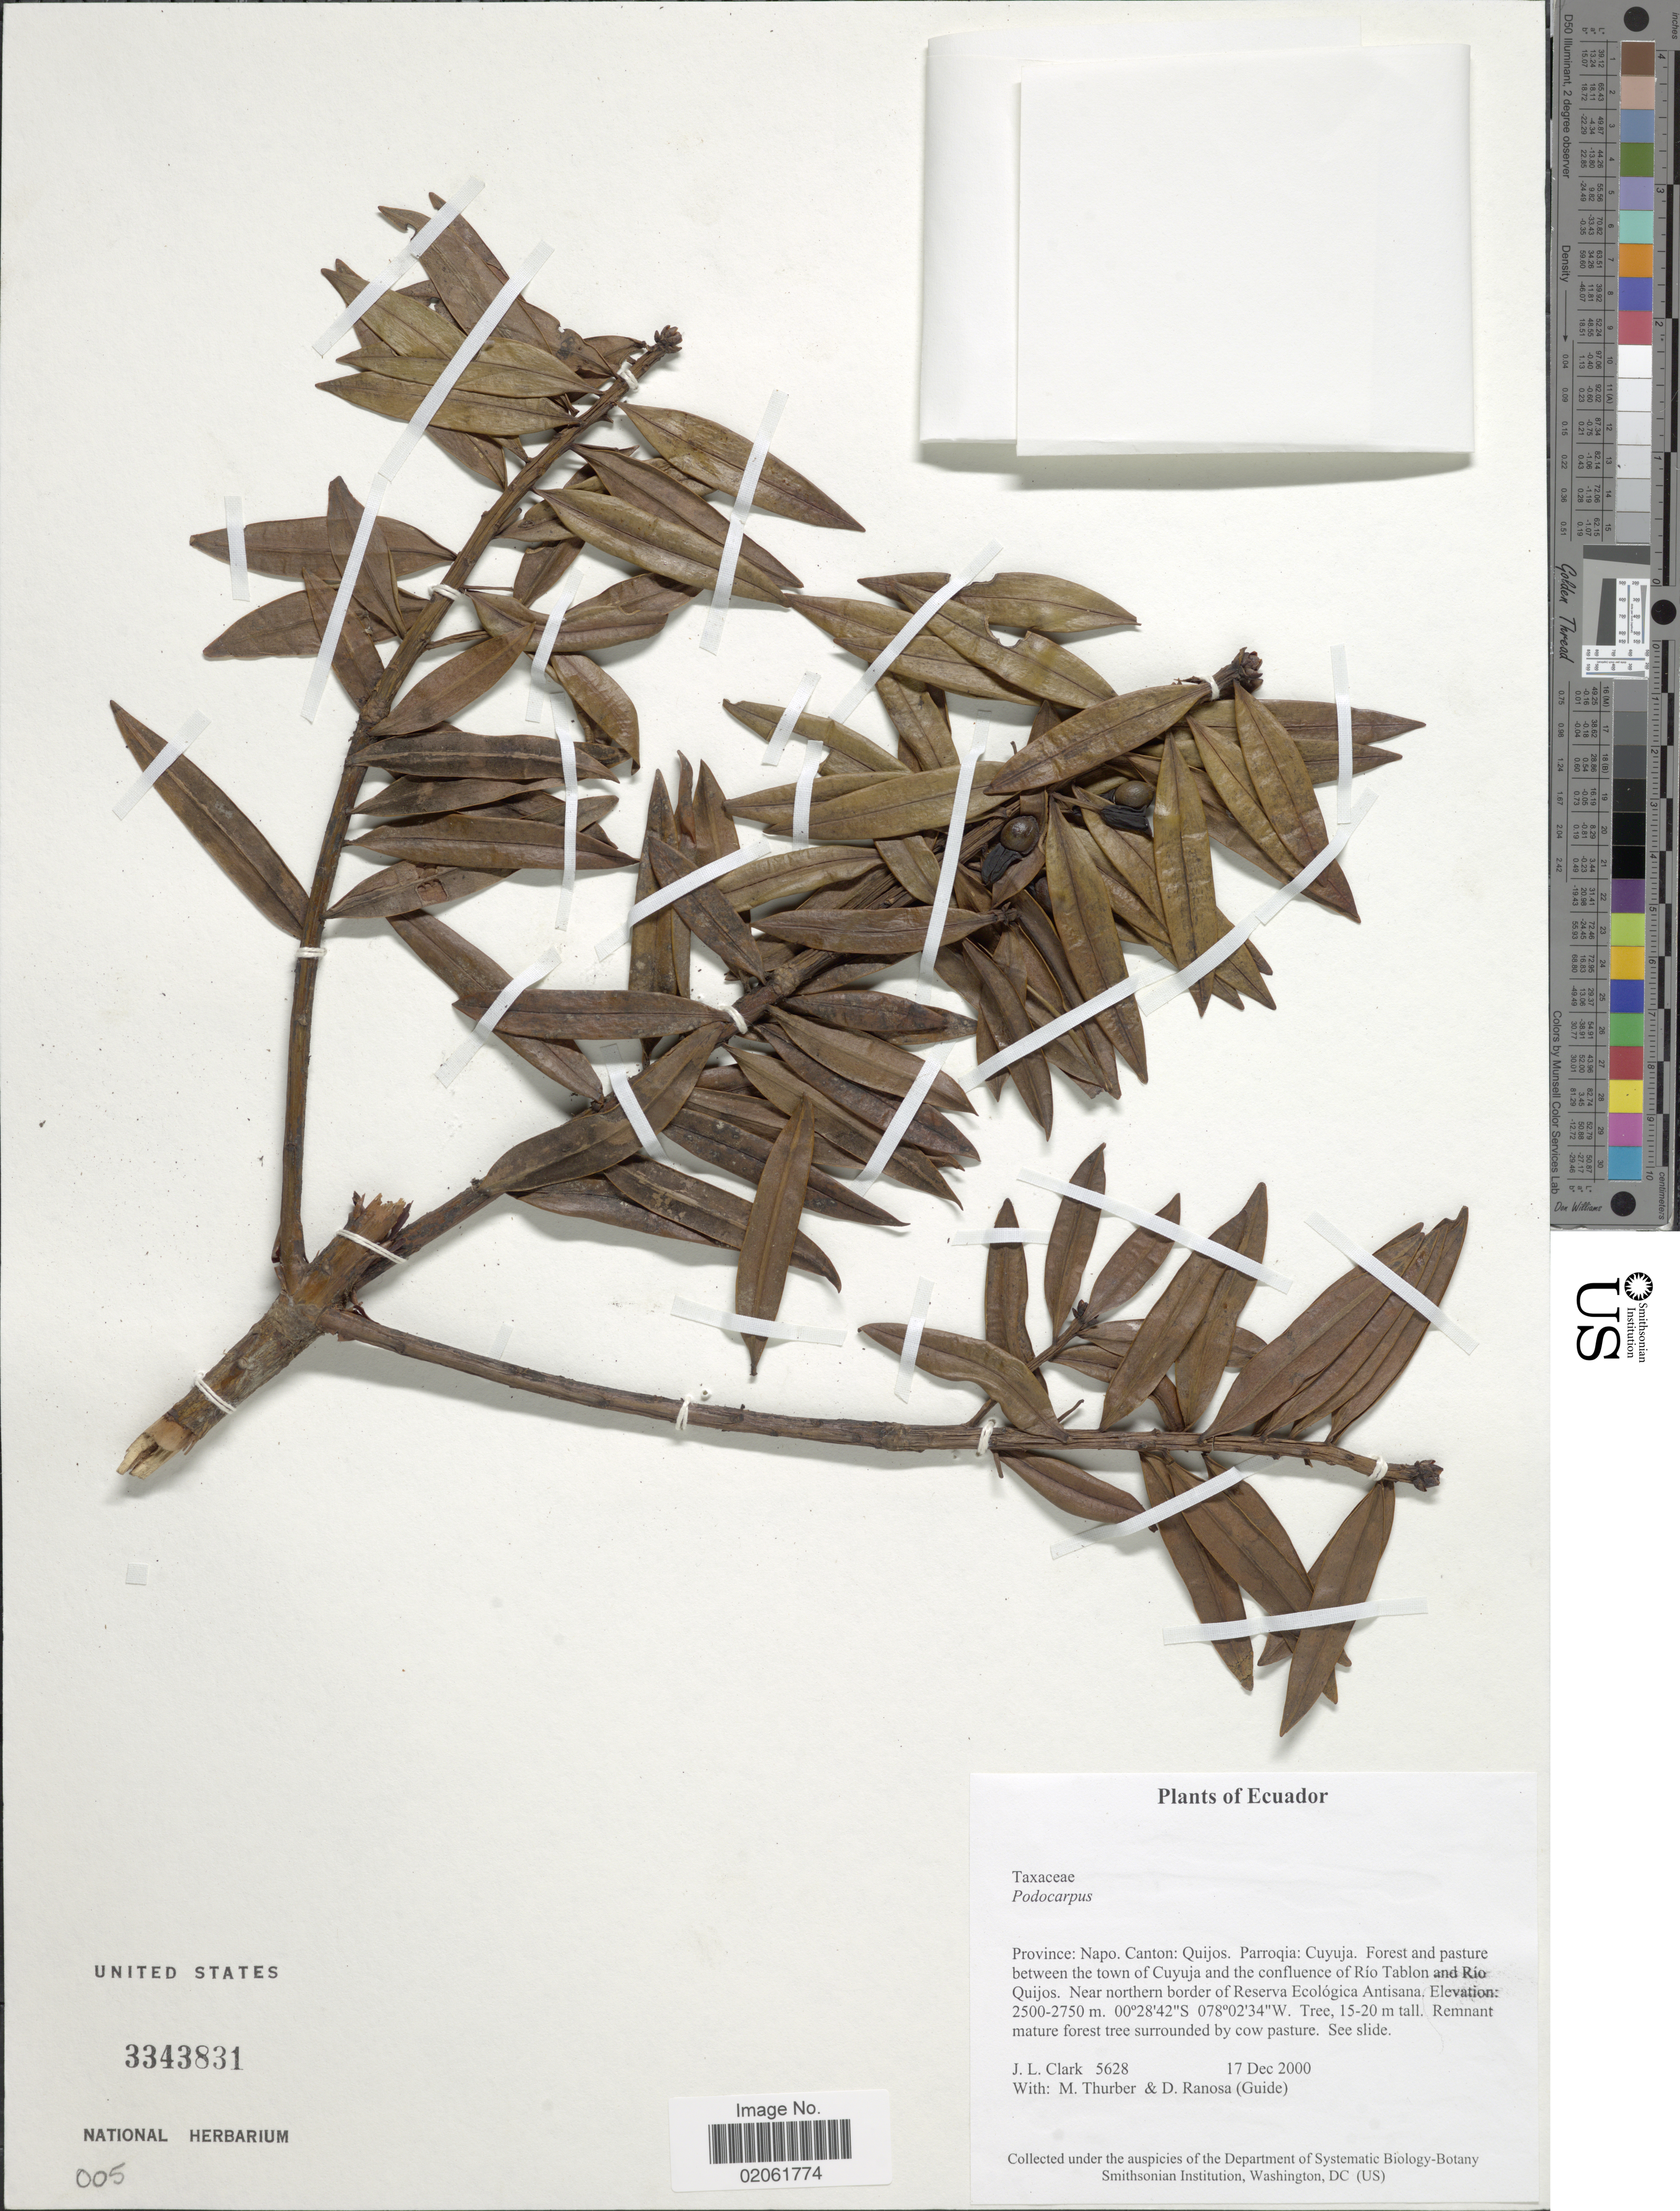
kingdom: Plantae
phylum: Tracheophyta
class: Pinopsida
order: Pinales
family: Podocarpaceae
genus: Podocarpus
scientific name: Podocarpus sp.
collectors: J. L. Clark, M. Thurber & D. Ranosa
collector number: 5628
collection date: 2000-12-17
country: Ecuador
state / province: Napo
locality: Canton: Quijos. Parroqia: Cuyuja. Forest and pasture between the town of Cuyuja and the confluence of Rio Tablon and Rio Quijos. Near northern border of Reserva Ecologica Antisana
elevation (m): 2500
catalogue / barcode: US 3343831